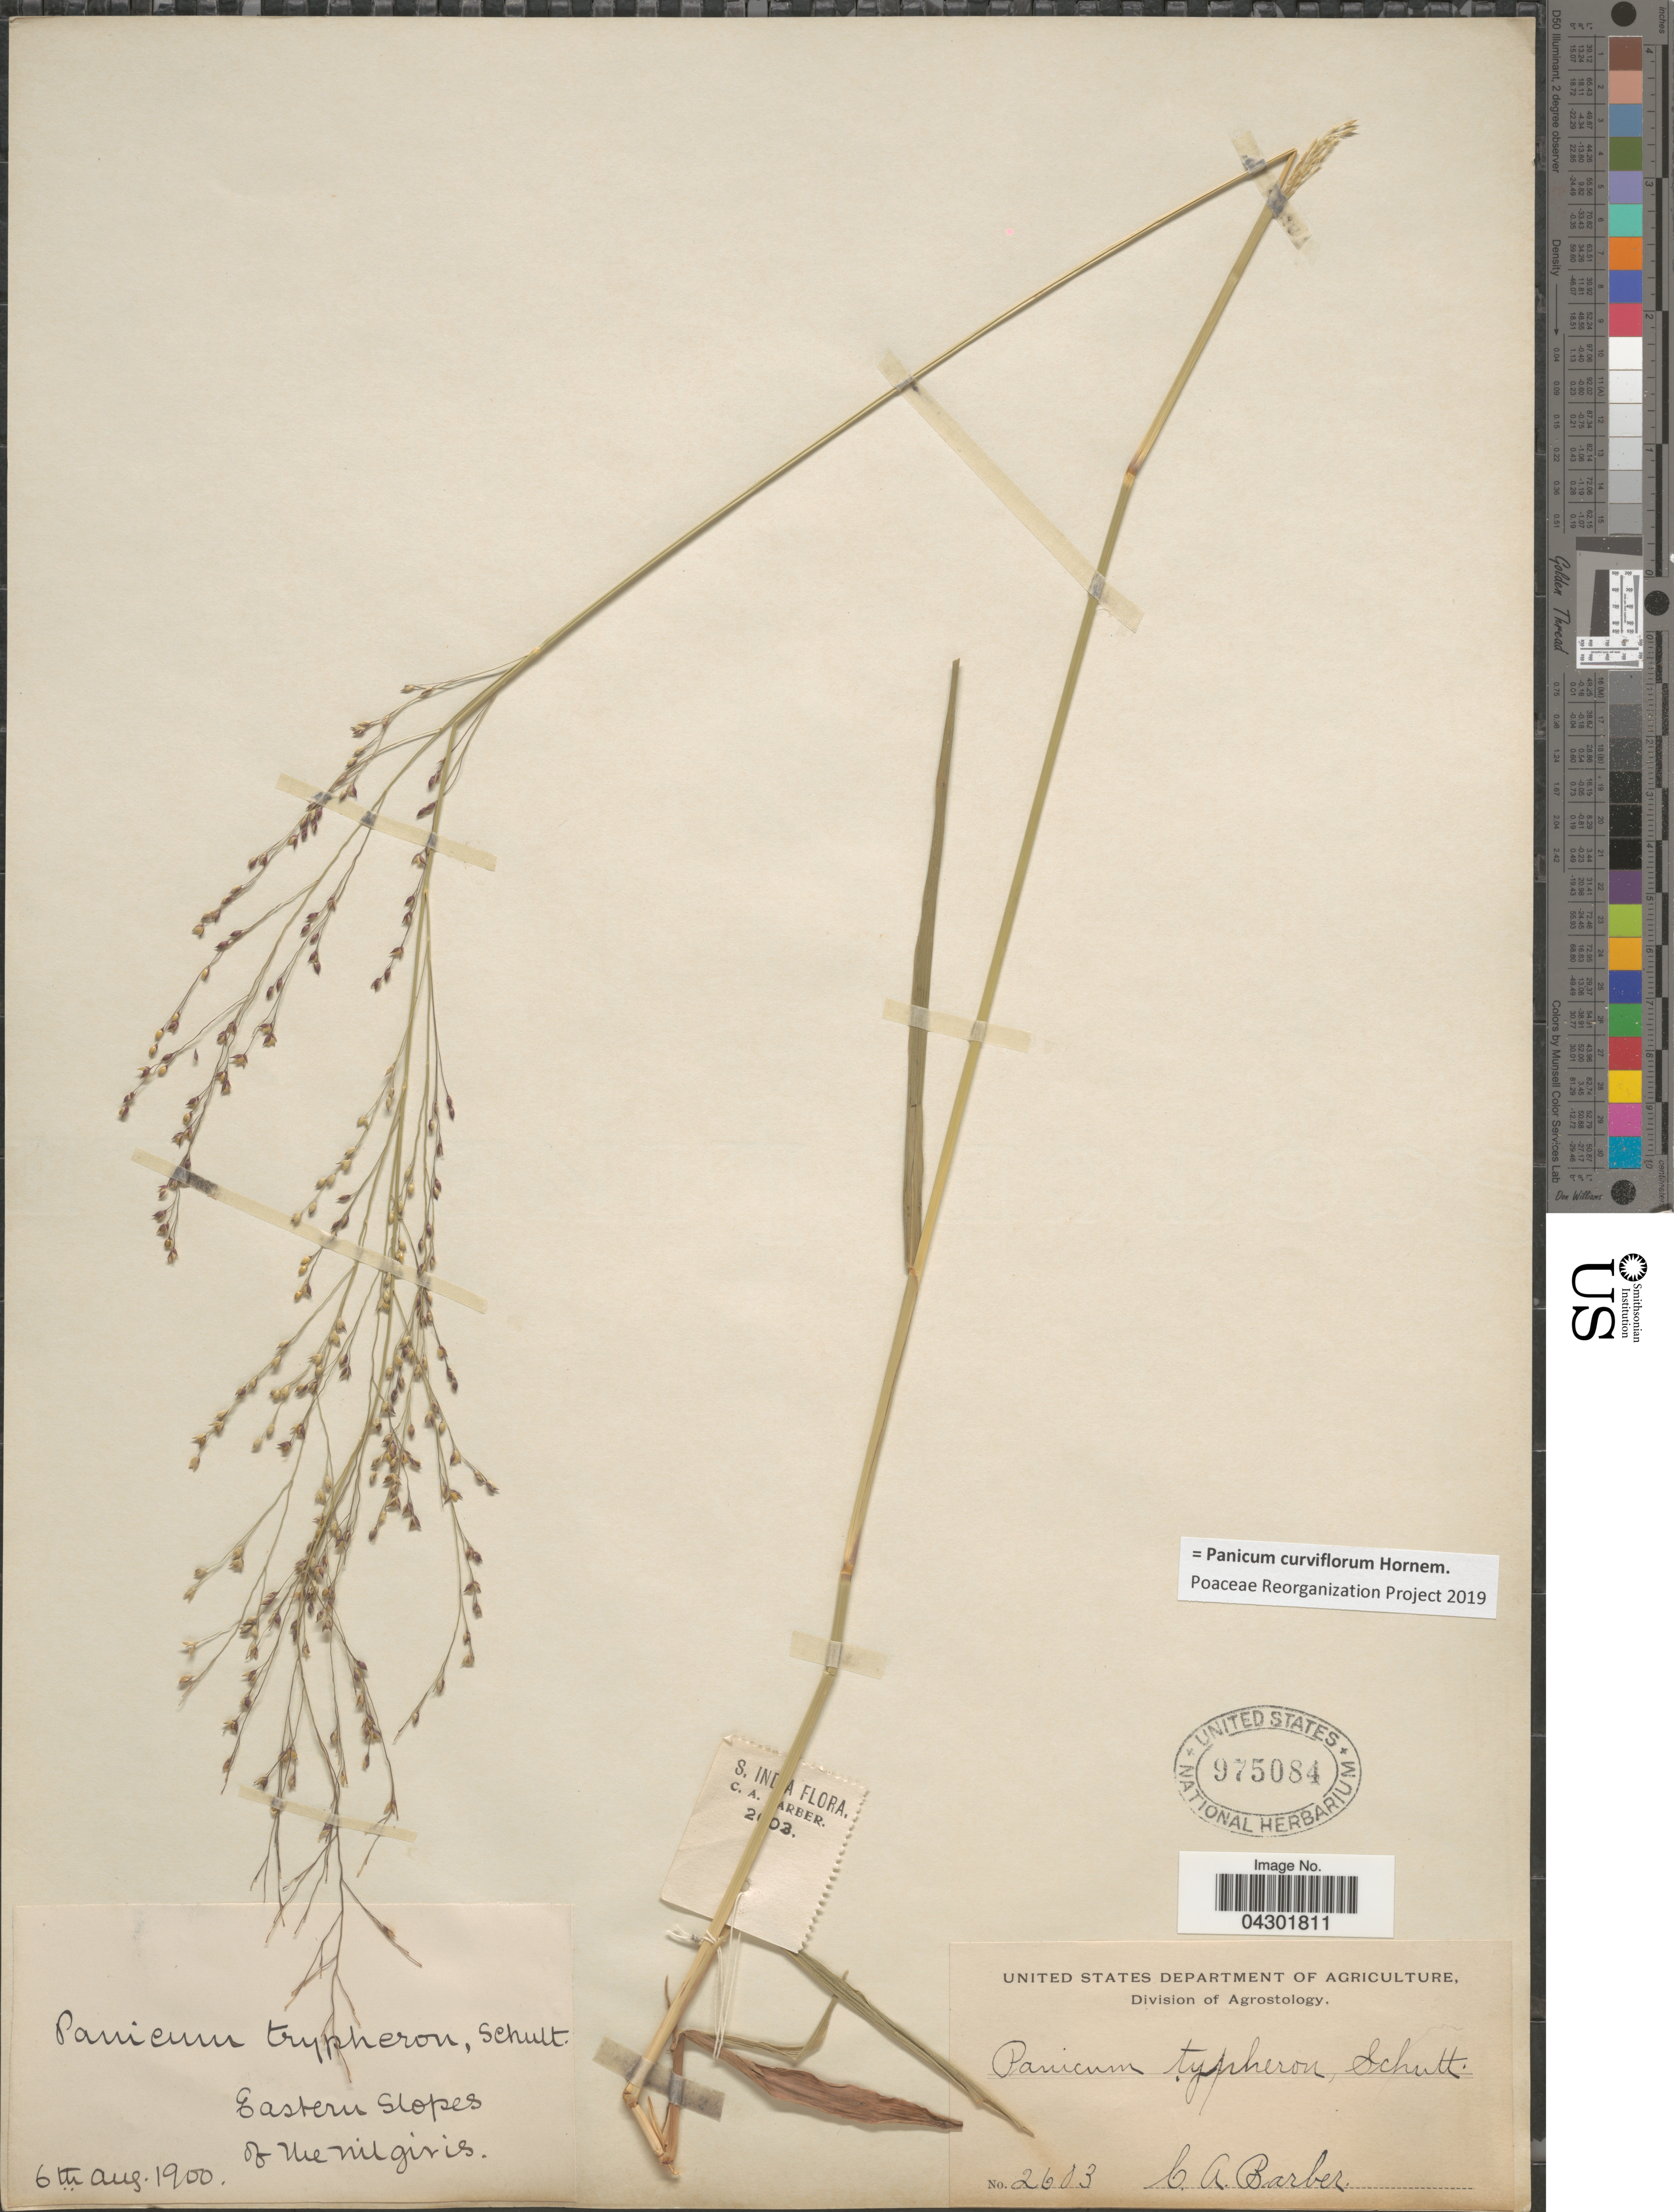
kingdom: Plantae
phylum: Tracheophyta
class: Liliopsida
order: Poales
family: Poaceae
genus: Panicum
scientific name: Panicum curviflorum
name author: Hornem.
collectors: C. Barber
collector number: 2603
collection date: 1900-08-06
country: India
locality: Eastern slopes of the Nilgiris.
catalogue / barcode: US 975084